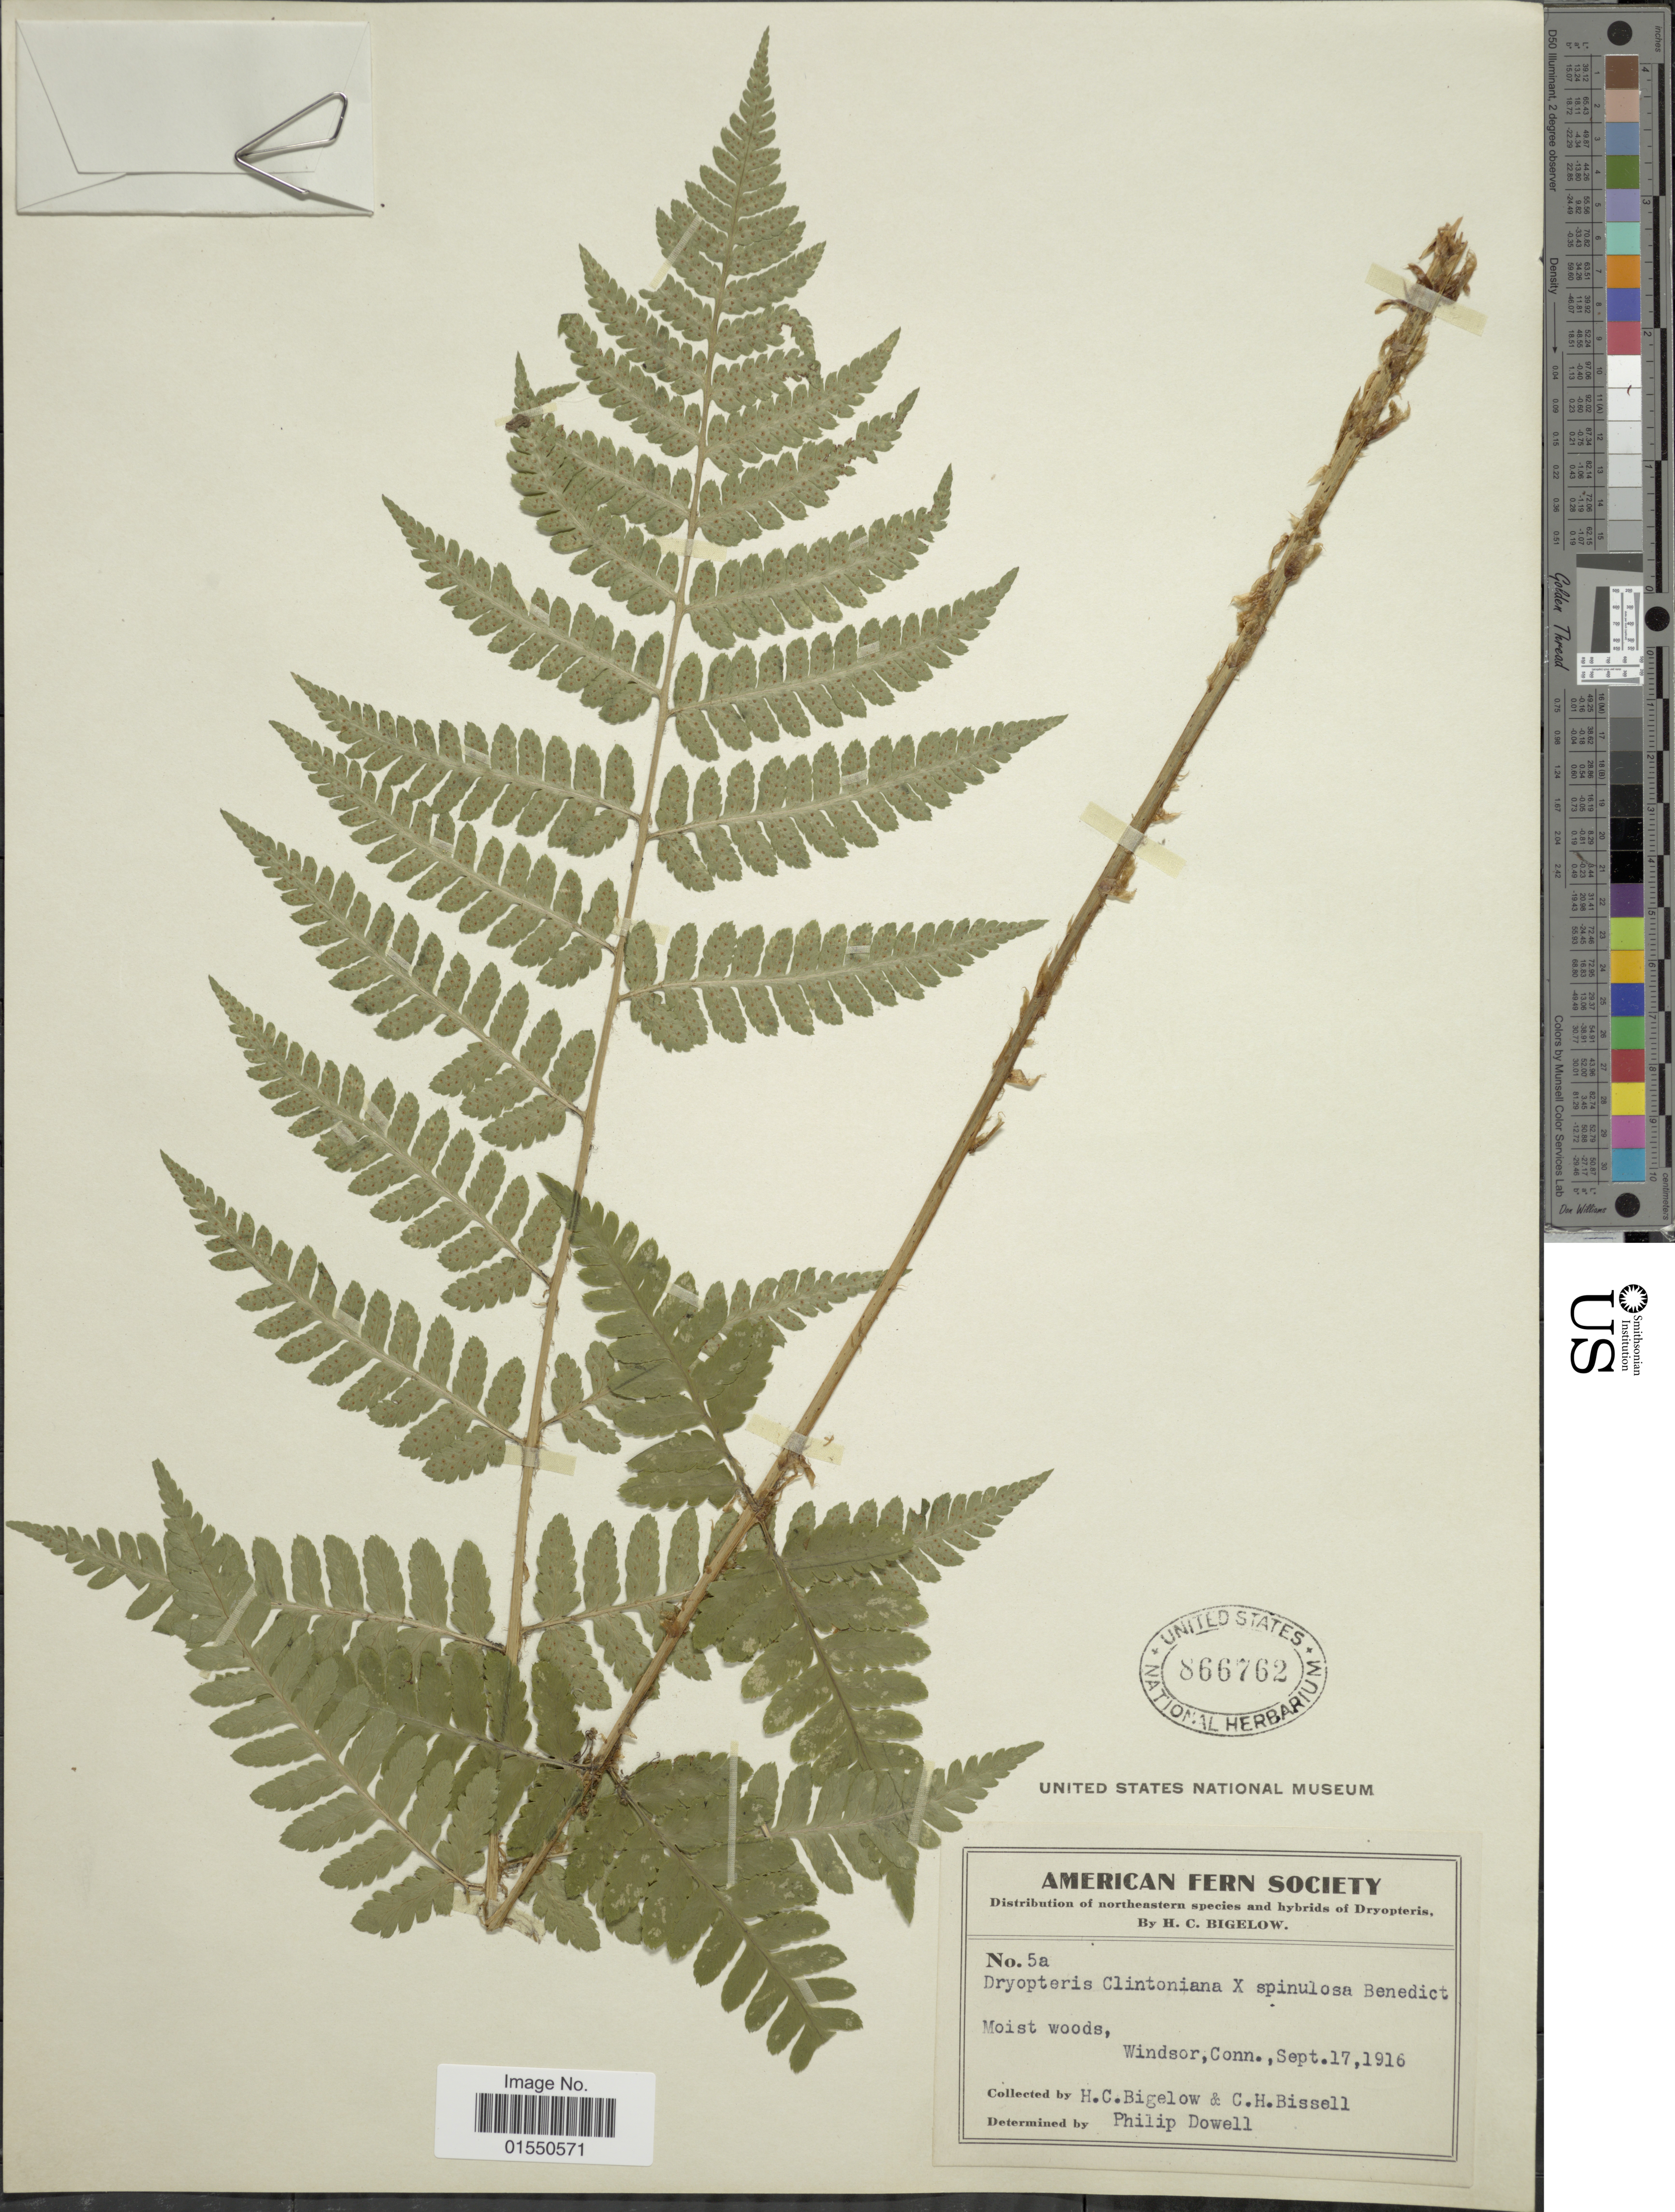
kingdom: Plantae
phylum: Tracheophyta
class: Polypodiopsida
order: Polypodiales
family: Dryopteridaceae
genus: Dryopteris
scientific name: Dryopteris x dowellii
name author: (Farw.) Wherry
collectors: H. Bigelow & C. Bissell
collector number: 5a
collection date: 1916-09-17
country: United States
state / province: Connecticut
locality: Moist woods, Windsor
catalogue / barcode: US 866762